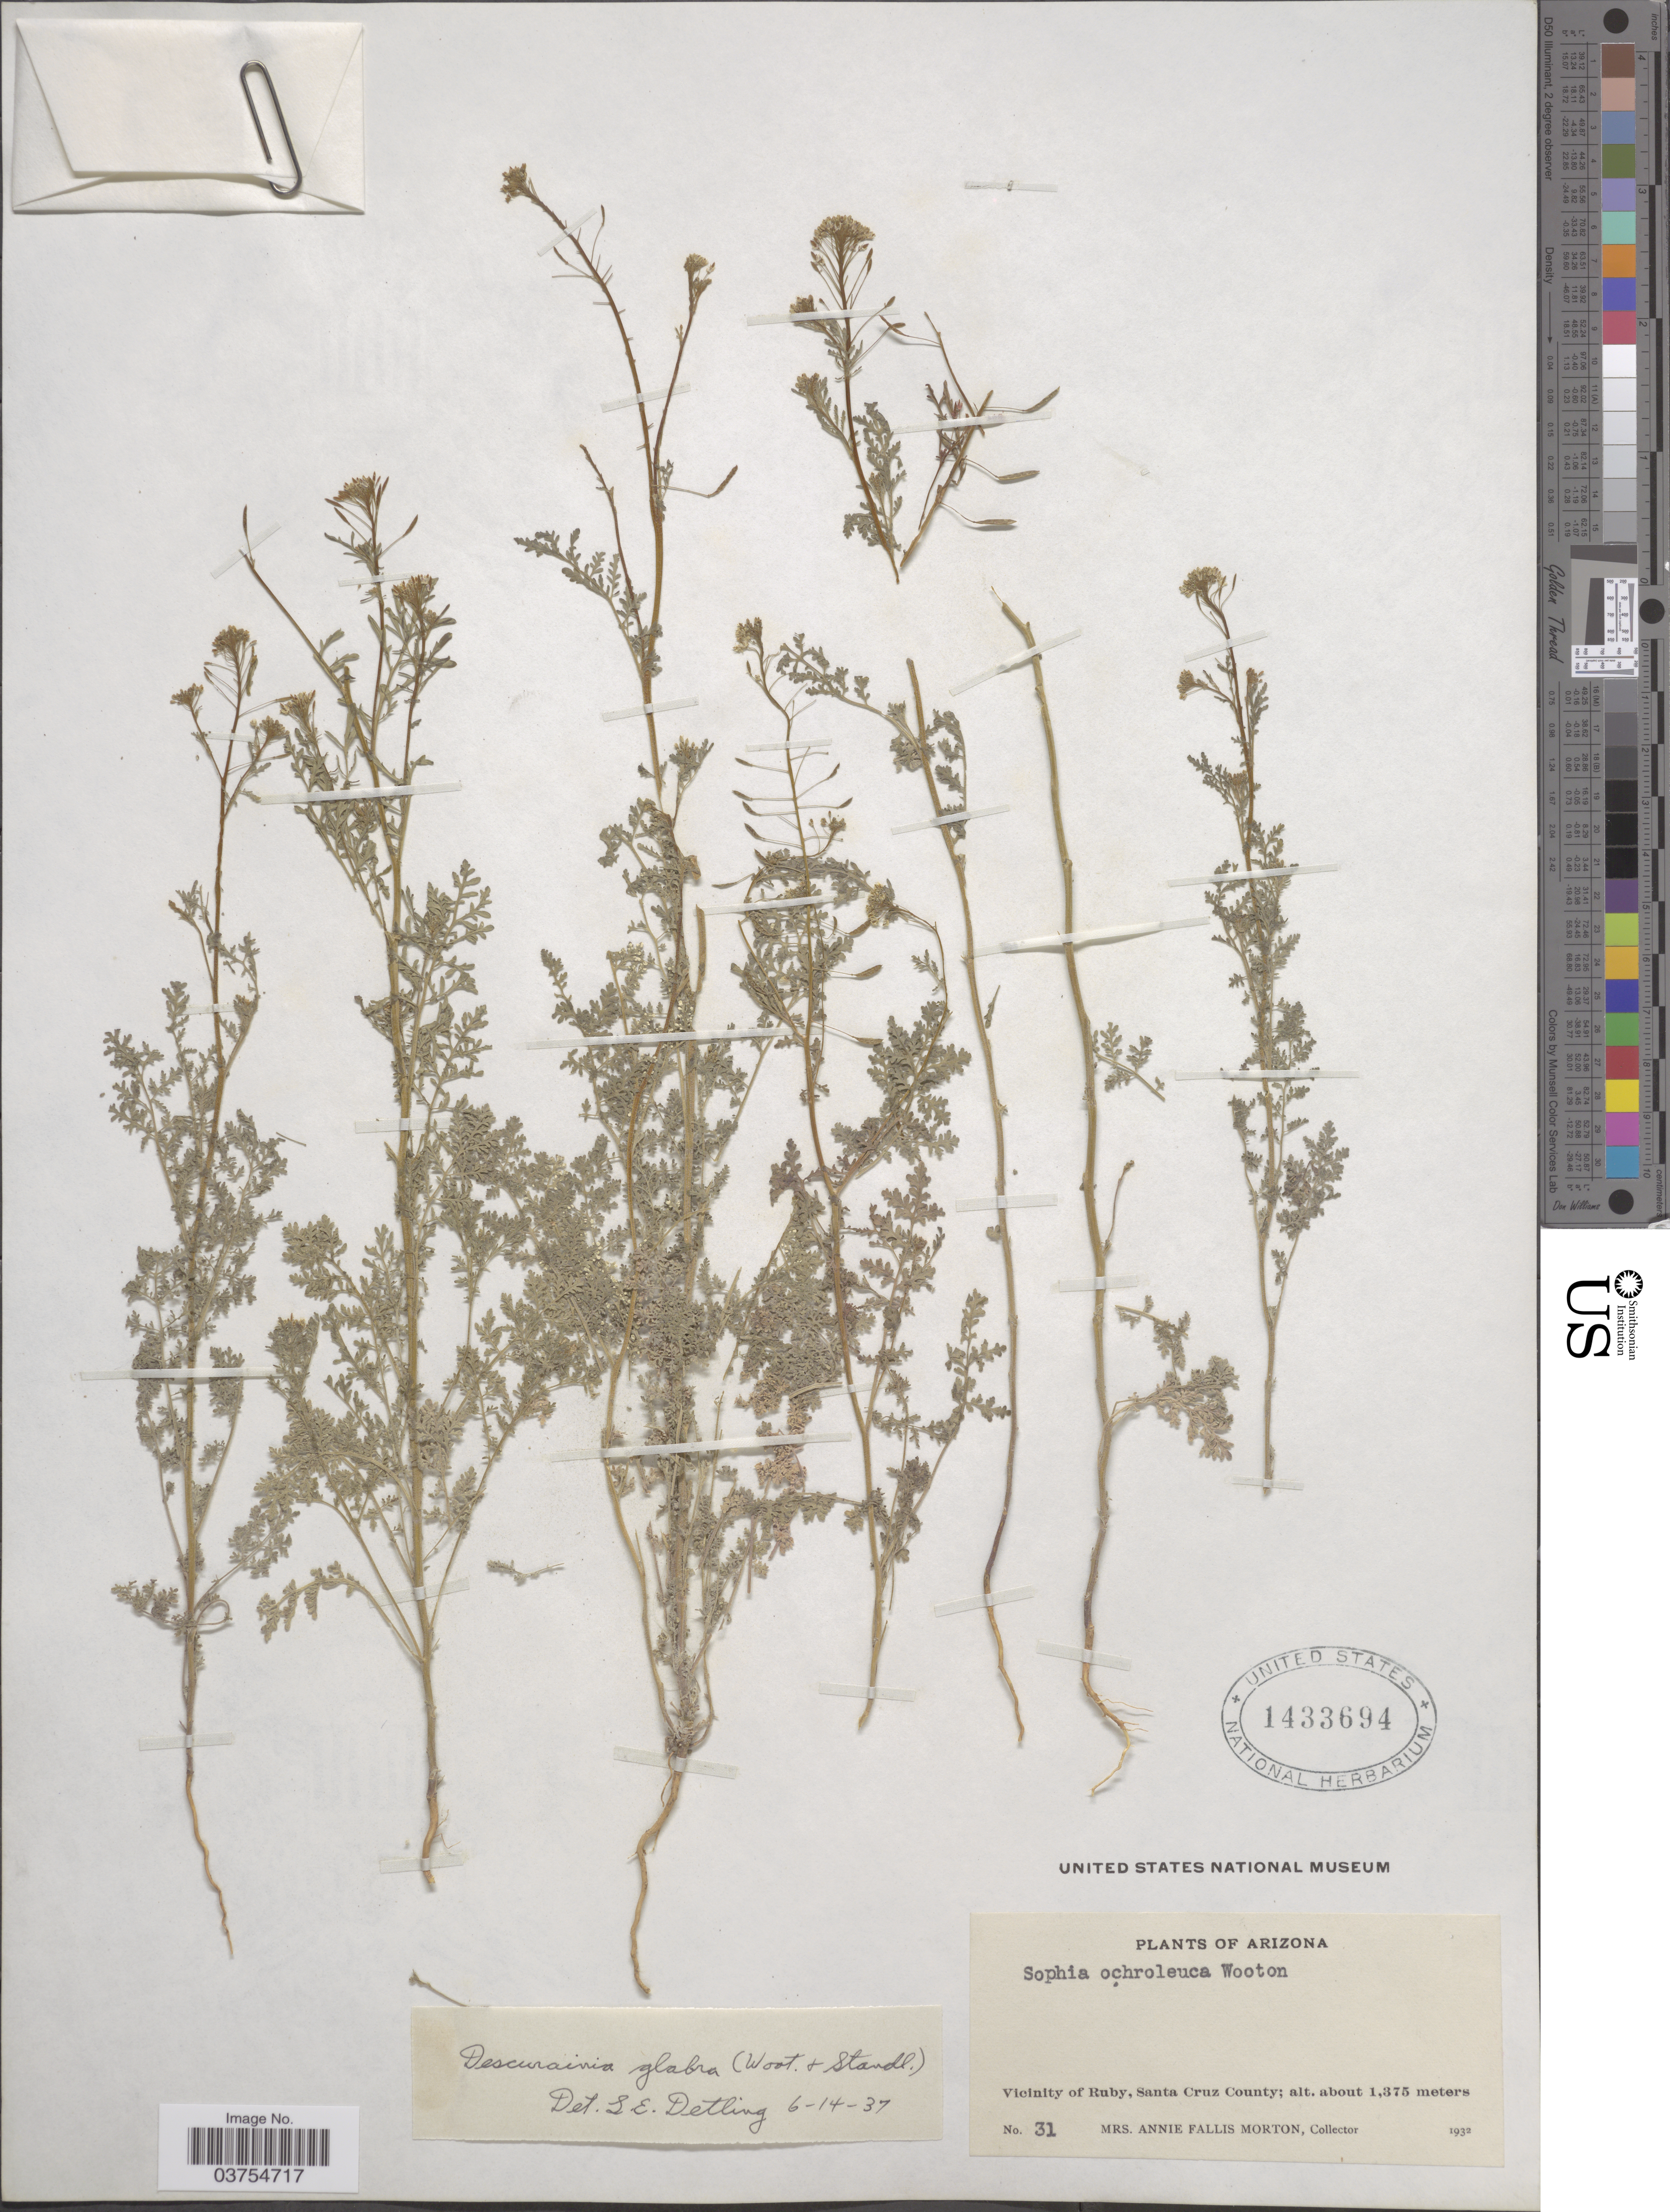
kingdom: Plantae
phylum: Tracheophyta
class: Magnoliopsida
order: Brassicales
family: Brassicaceae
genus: Descurainia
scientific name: Descurainia pinnata subsp. glabra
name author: (Wooton & Standl.) Detling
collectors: A. F. Morton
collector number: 31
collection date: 1932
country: United States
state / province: Arizona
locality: Vicinity of Ruby, Santa Cruz County.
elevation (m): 1375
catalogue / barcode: US 1433694